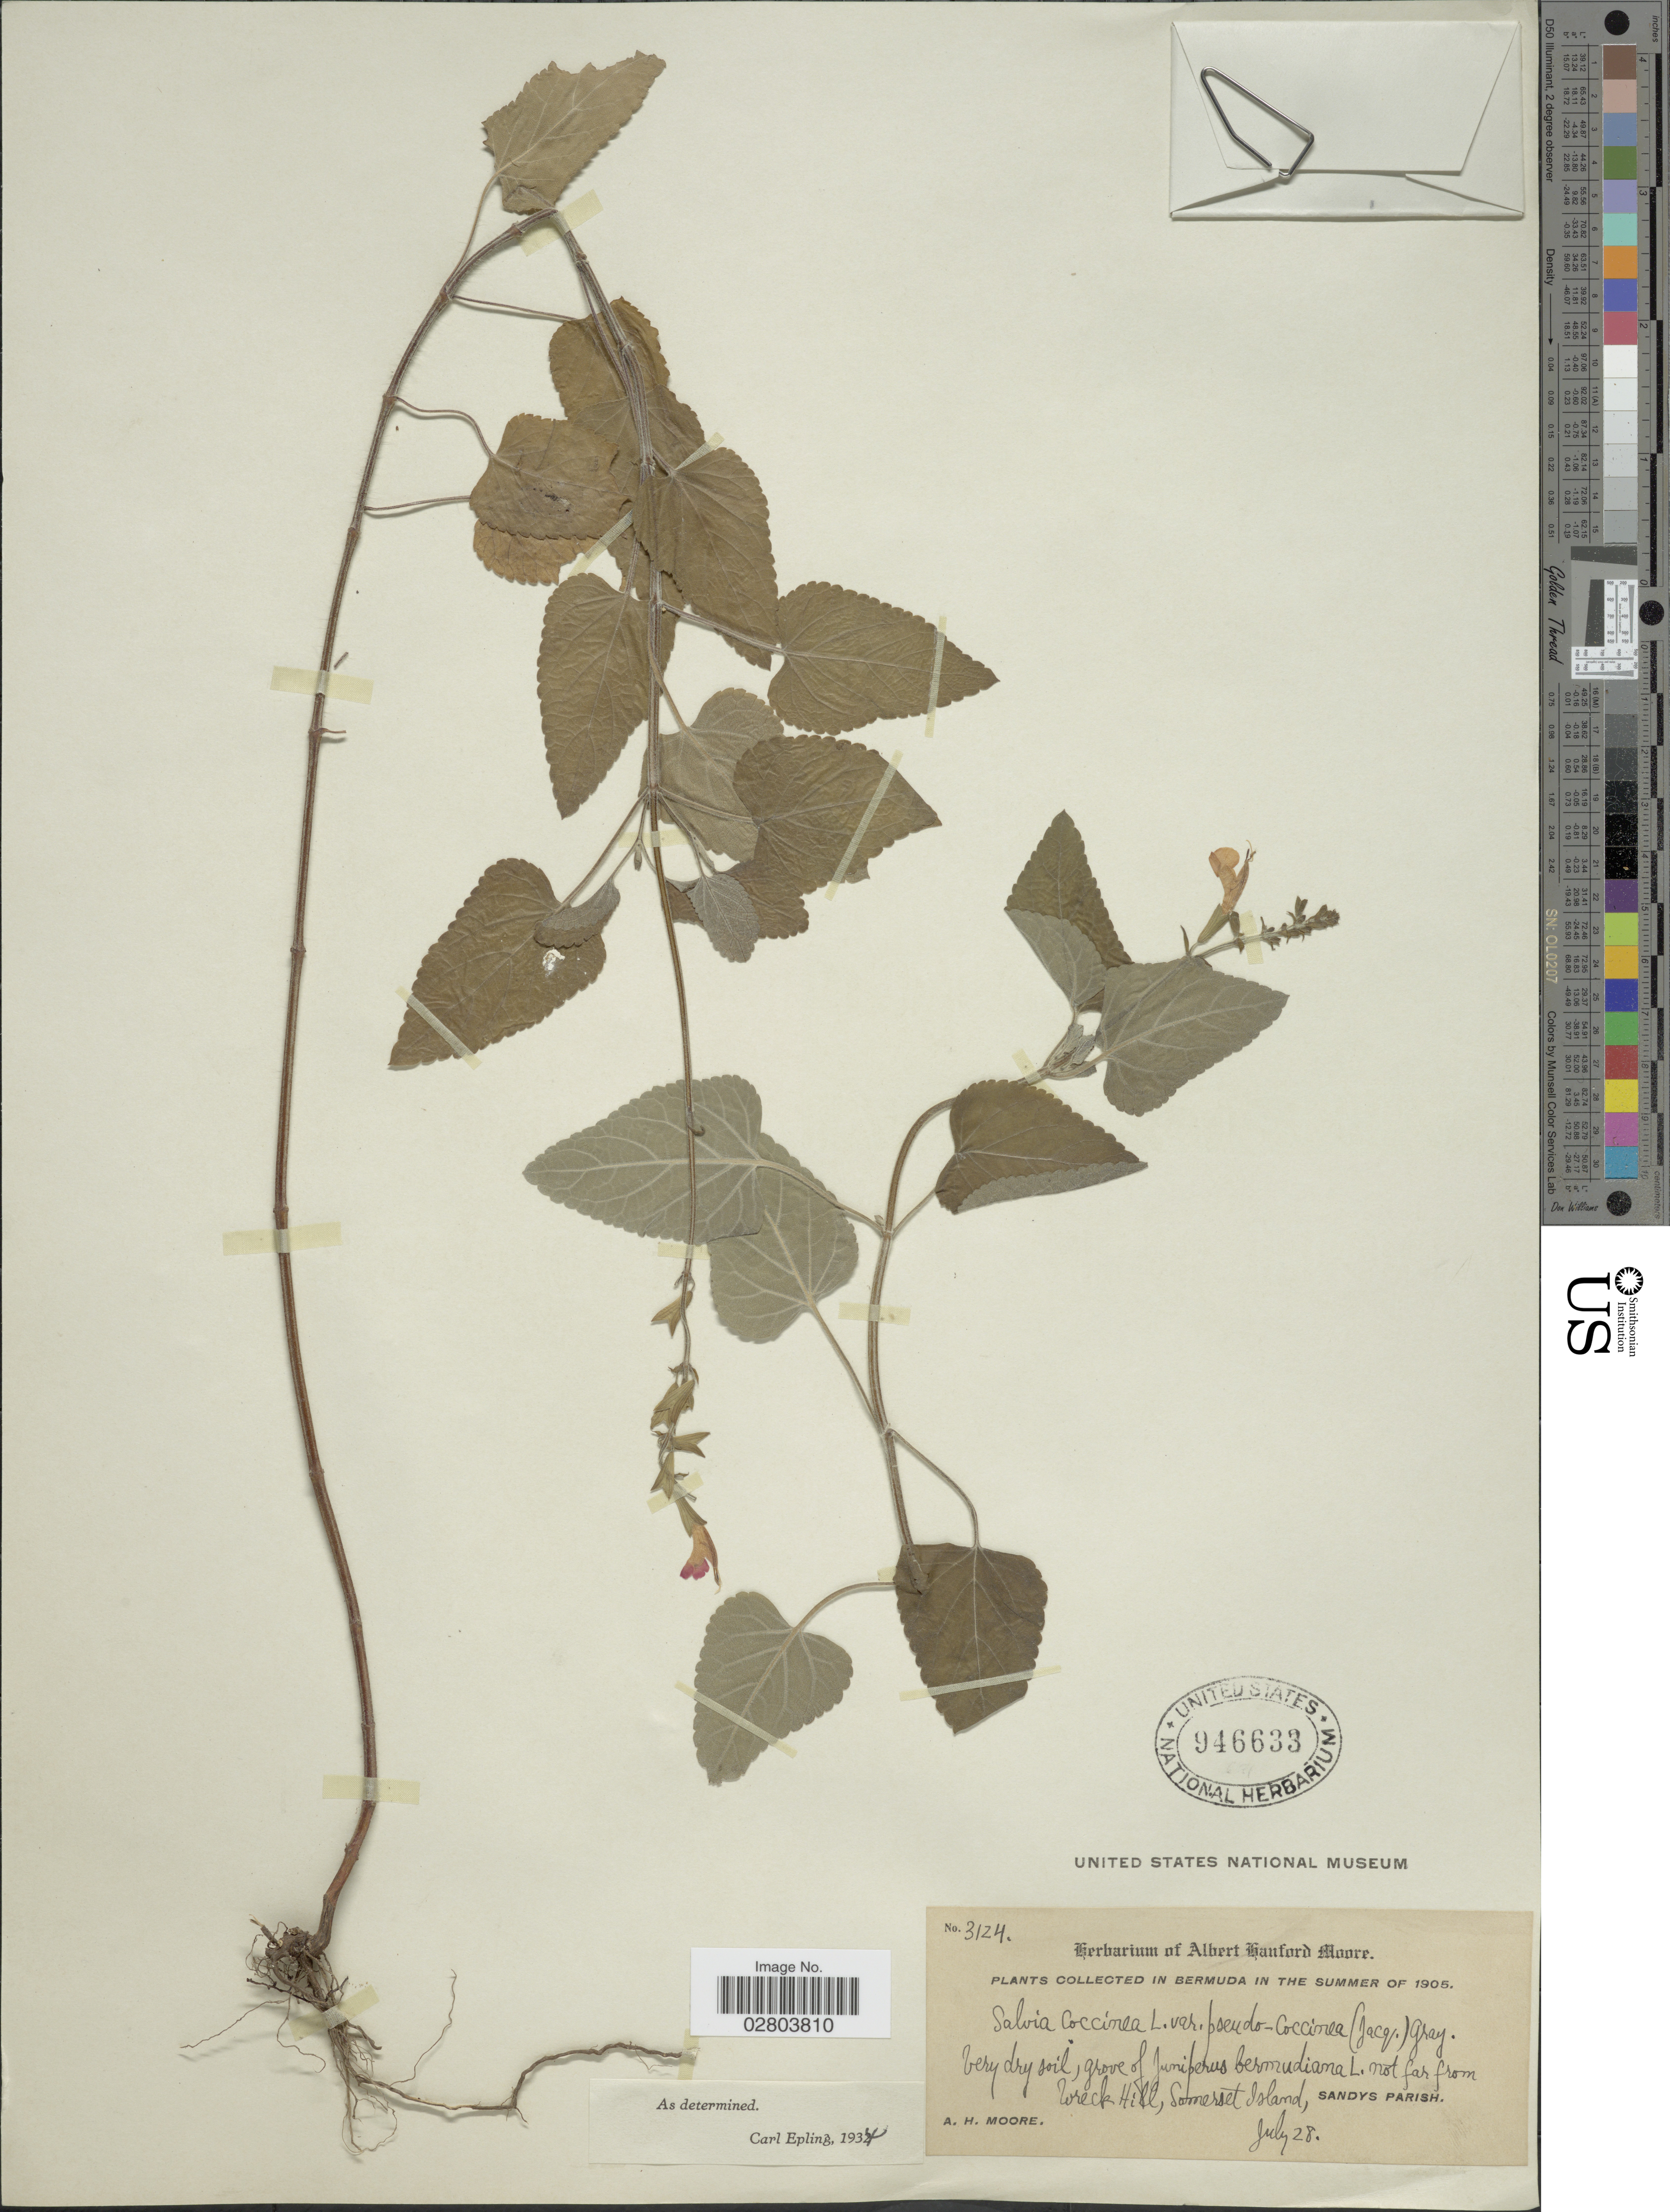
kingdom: Plantae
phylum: Tracheophyta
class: Magnoliopsida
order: Lamiales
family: Lamiaceae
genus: Salvia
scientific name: Salvia coccinea 'Naples Lavender'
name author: L. f. ex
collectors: A. H. Moore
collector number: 3124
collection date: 1905-07-28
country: Bermuda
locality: Not far from Wreck Hill, Somerset Island, Sandy Parish.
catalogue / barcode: US 946633